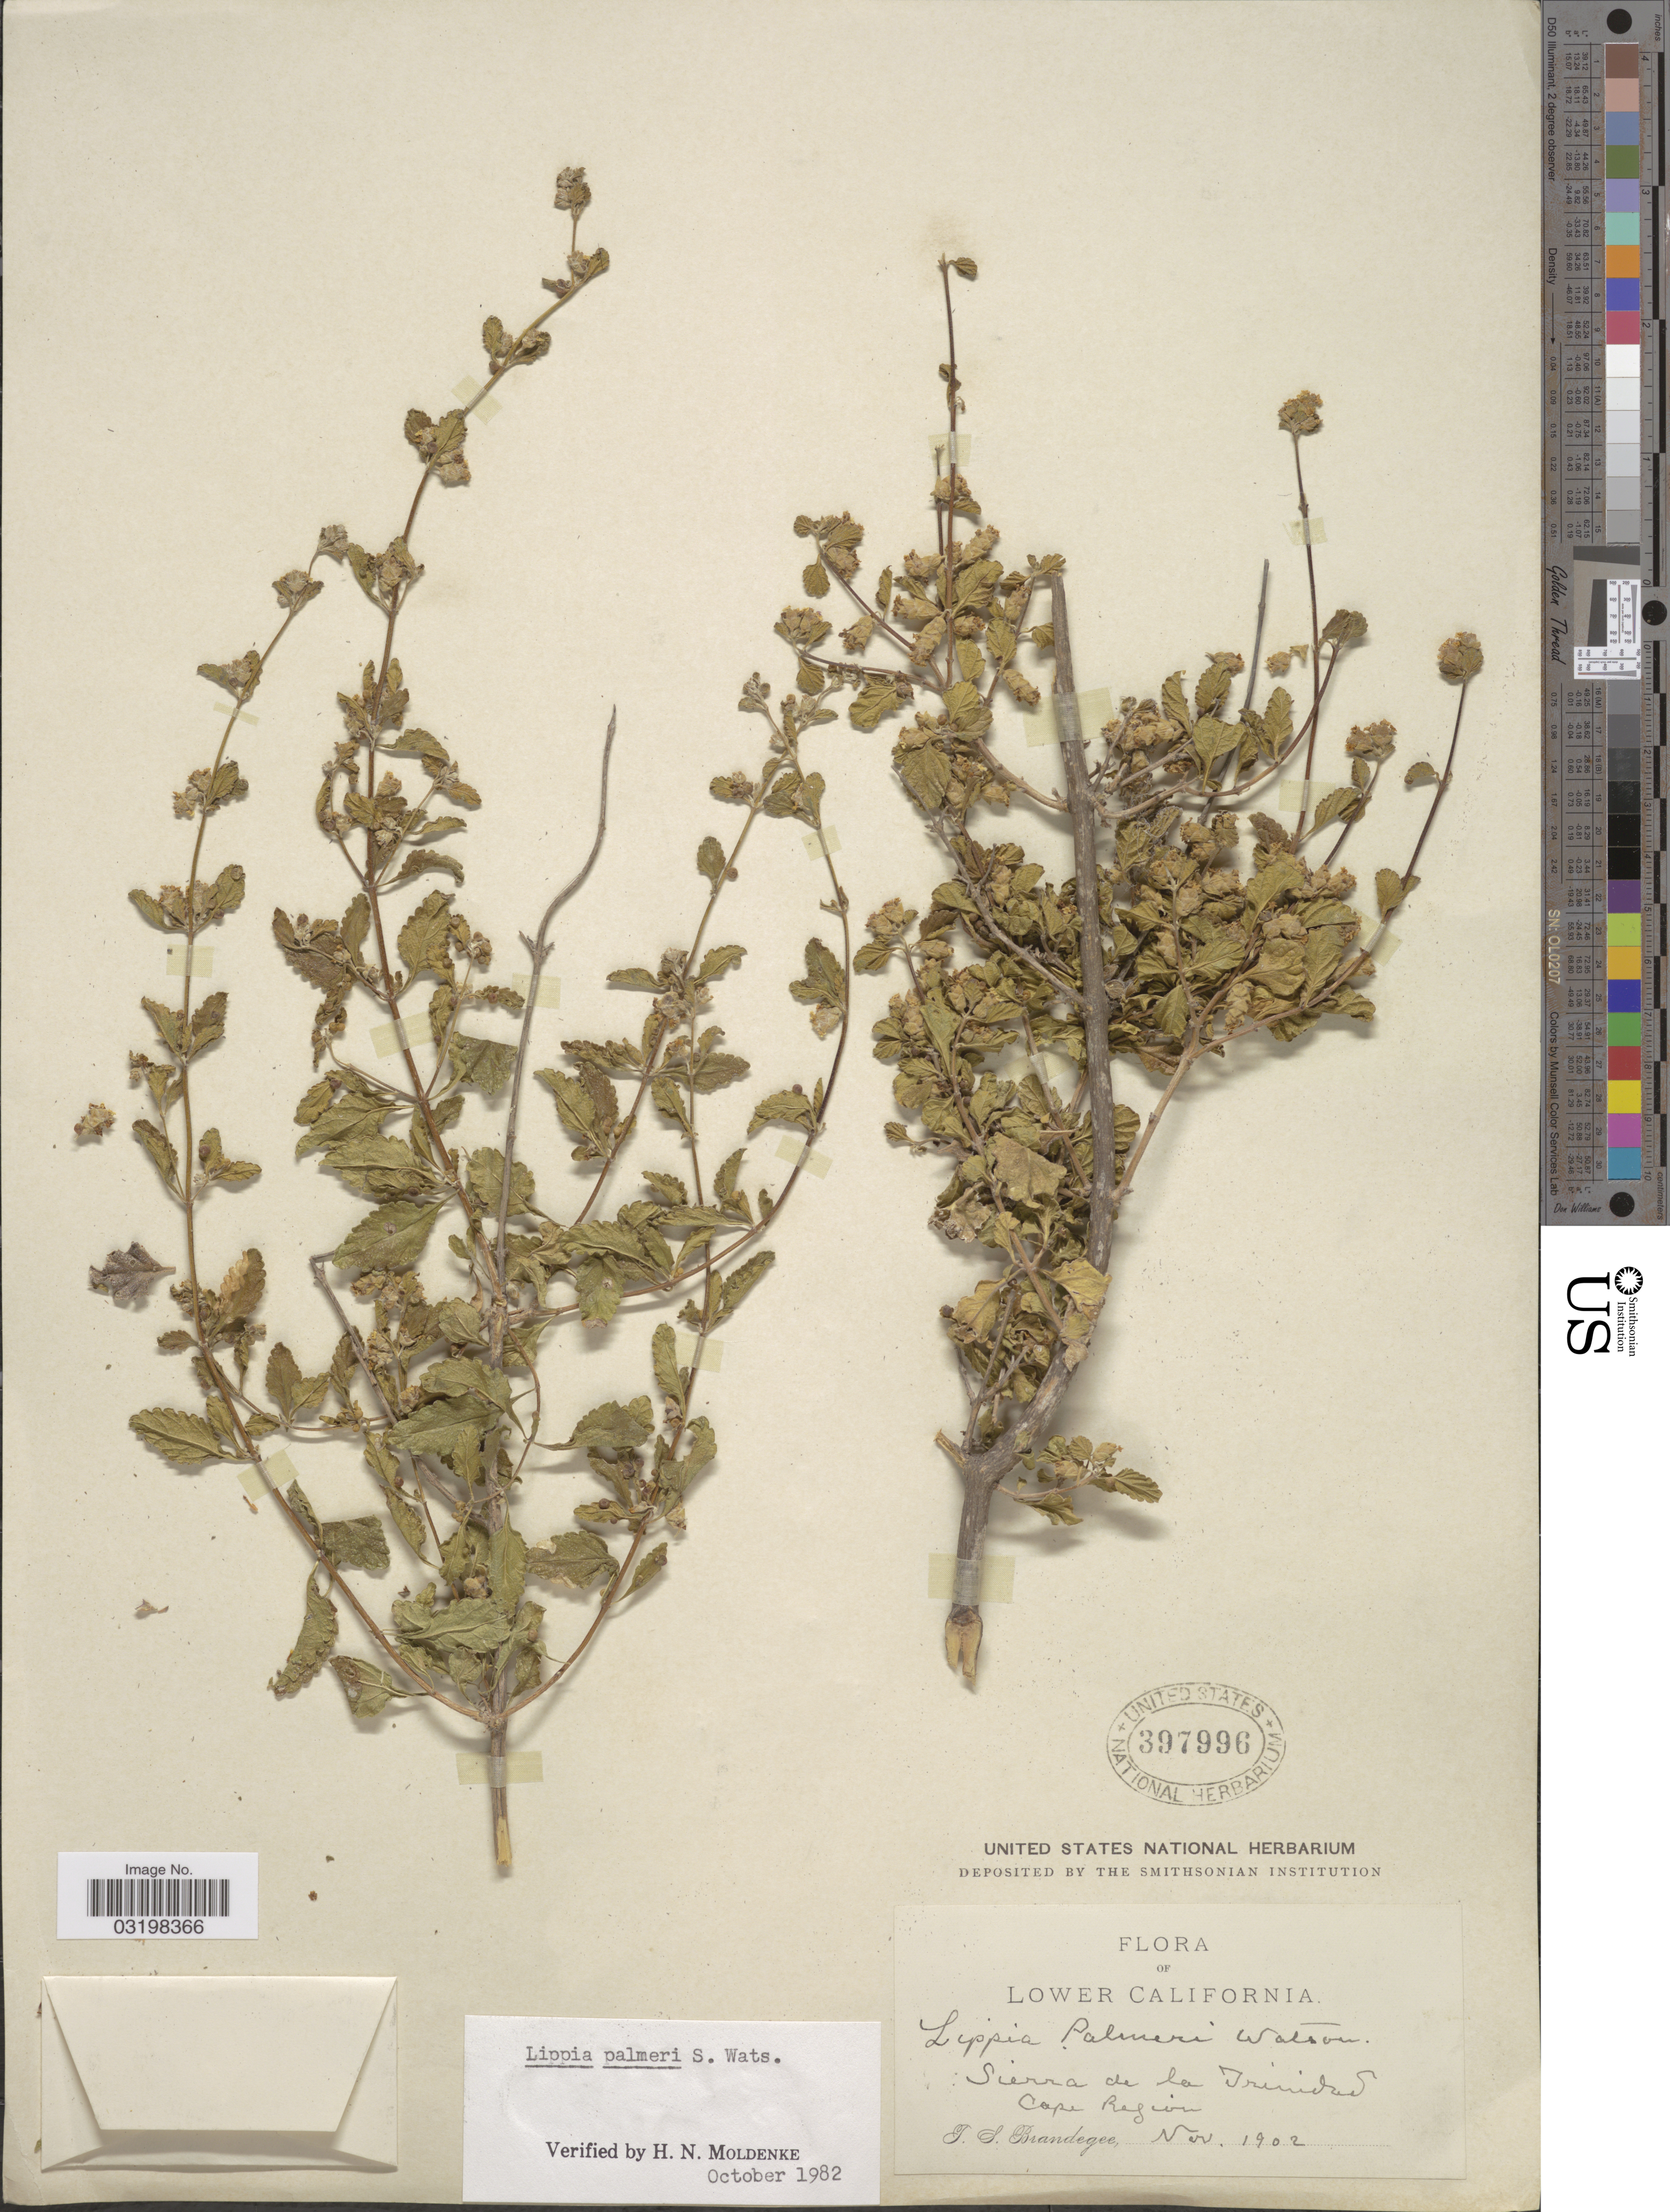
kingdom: Plantae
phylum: Tracheophyta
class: Magnoliopsida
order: Lamiales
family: Verbenaceae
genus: Lippia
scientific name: Lippia palmeri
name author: S. Watson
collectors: T. S. Brandegee (herbarium)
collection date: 1902-11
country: Mexico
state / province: Baja California Norte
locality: Sierra de la Trinidad. Cape Region. Lower California.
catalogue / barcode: US 397996